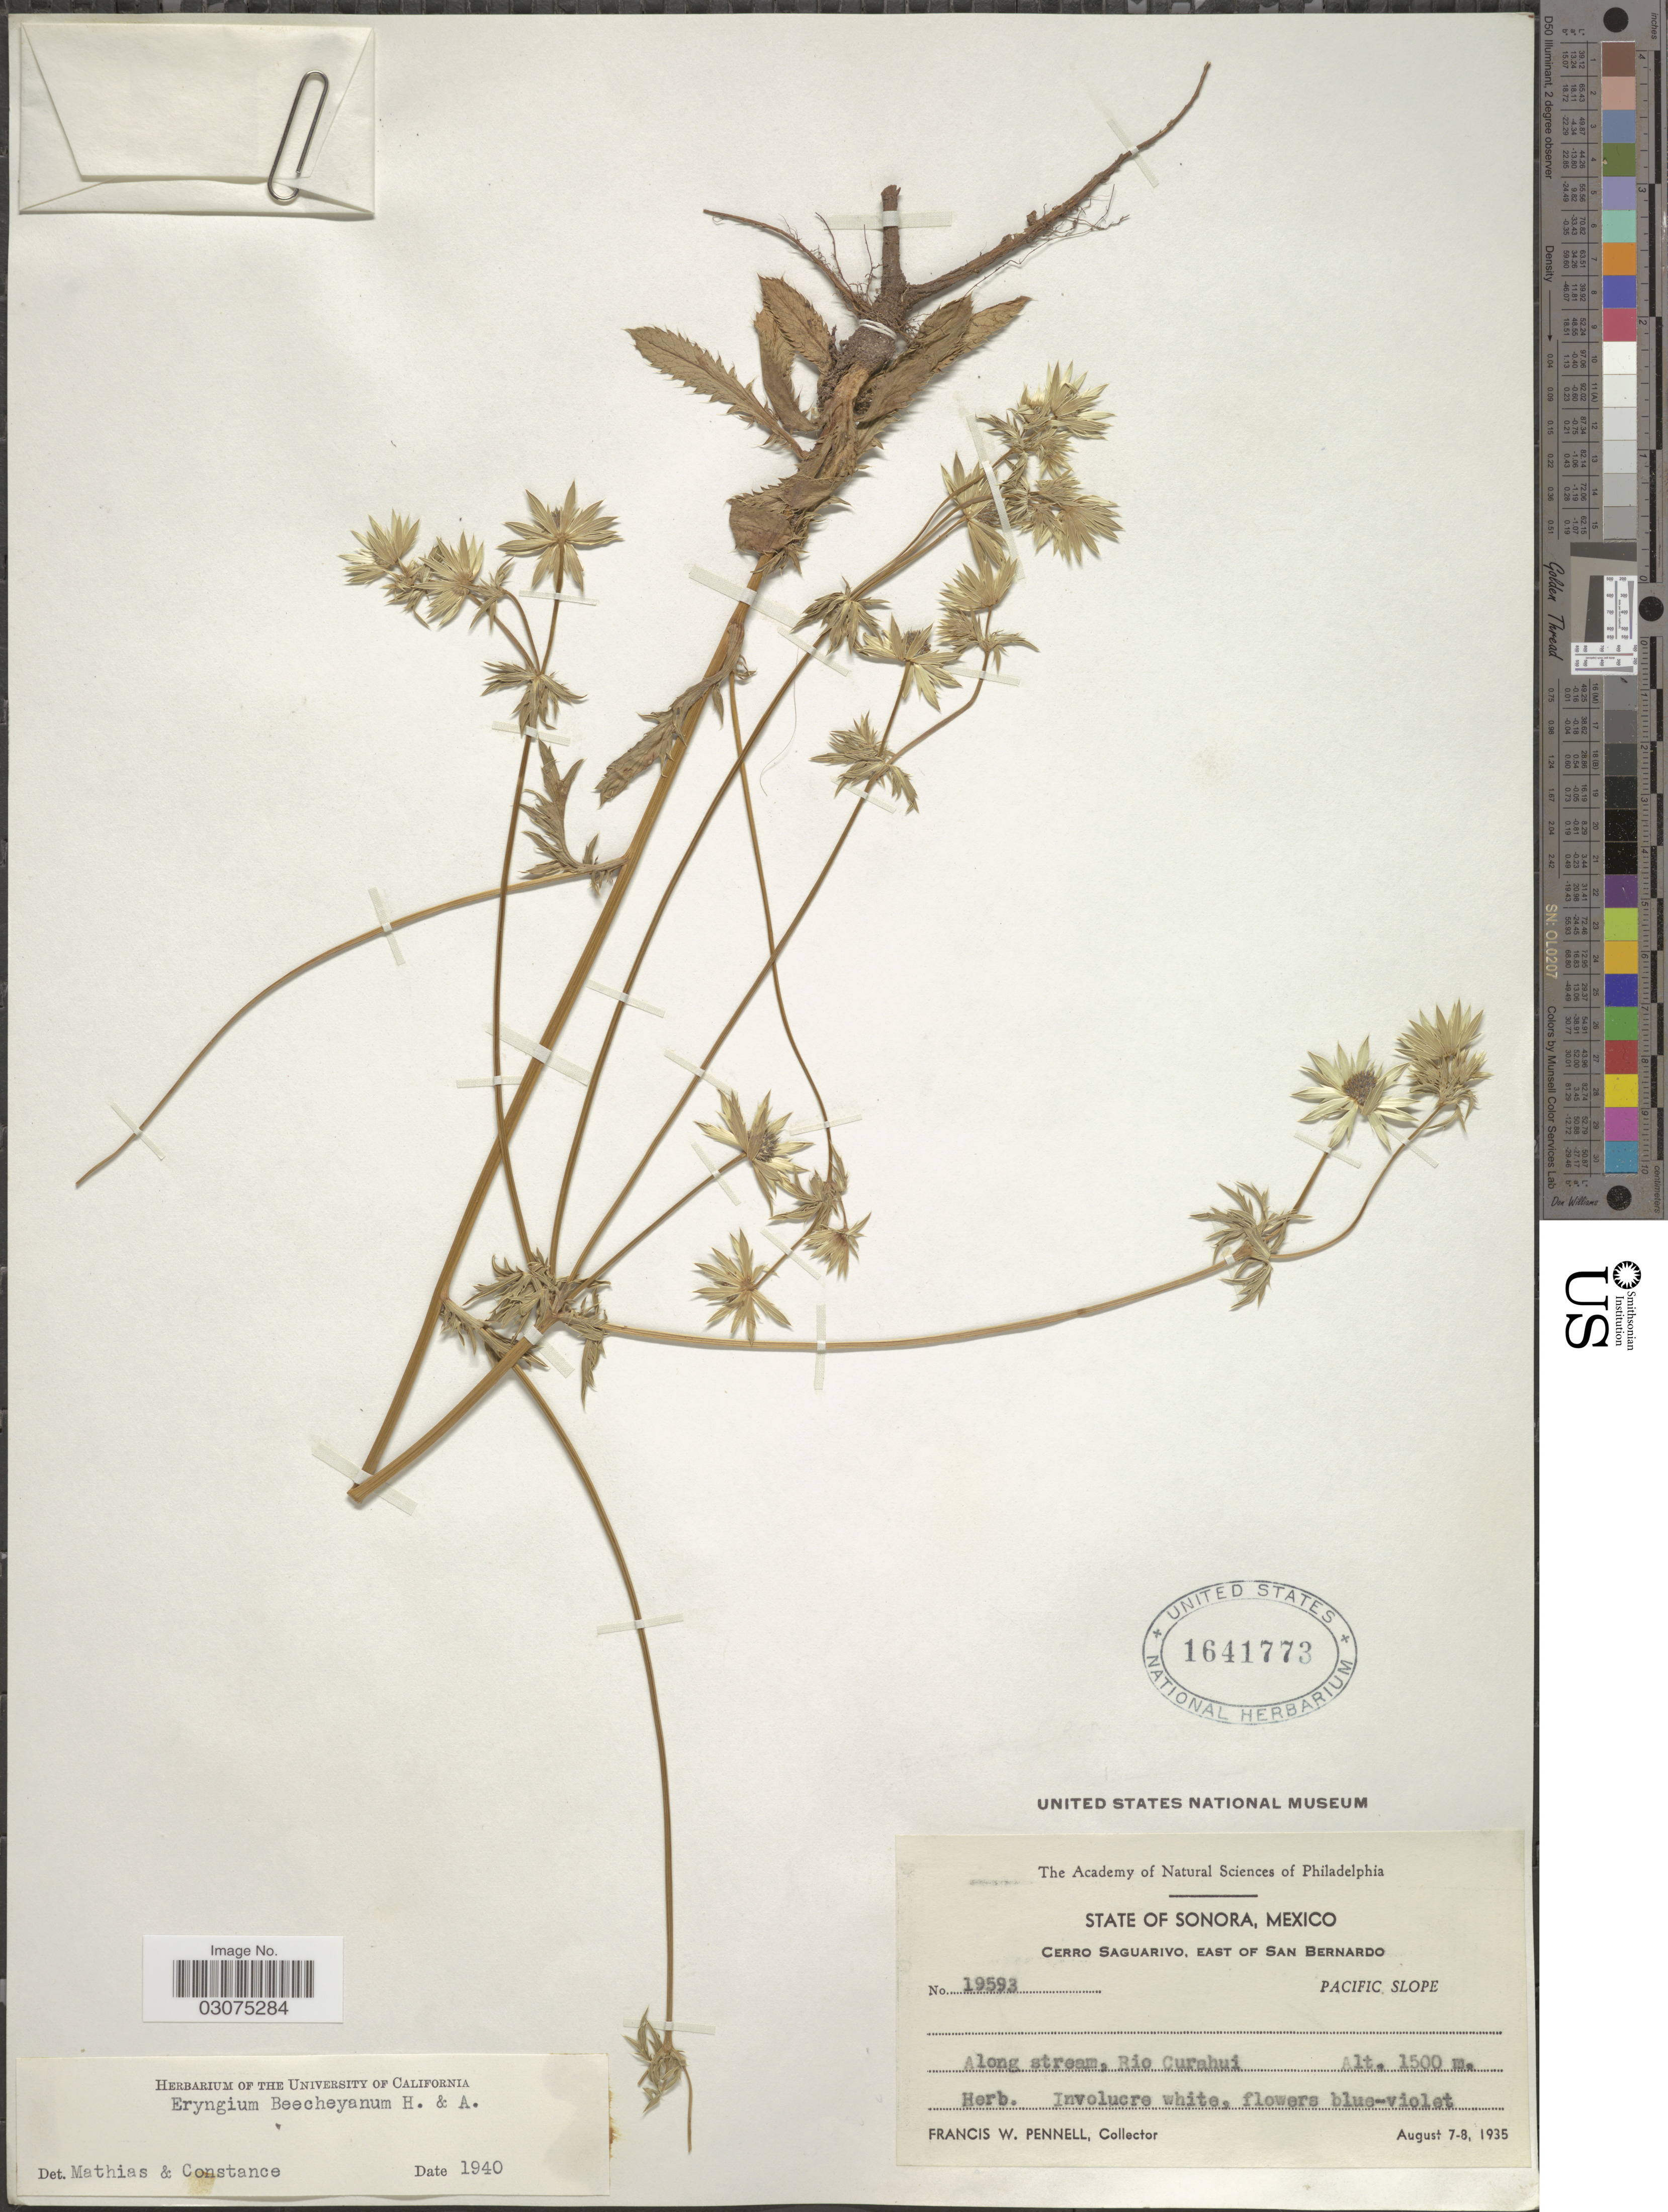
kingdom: Plantae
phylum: Tracheophyta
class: Magnoliopsida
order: Apiales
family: Apiaceae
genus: Eryngium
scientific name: Eryngium beecheyanum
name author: Hook. f. & Arn.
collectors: F. W. Pennell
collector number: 19593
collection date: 1935-08-07/1935-08-08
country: Mexico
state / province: Sonora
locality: Cerro Saguarivo, east of San Bernardino. Pacific Slope. Along stream, Rio Curahui.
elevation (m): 1500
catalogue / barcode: US 1641773